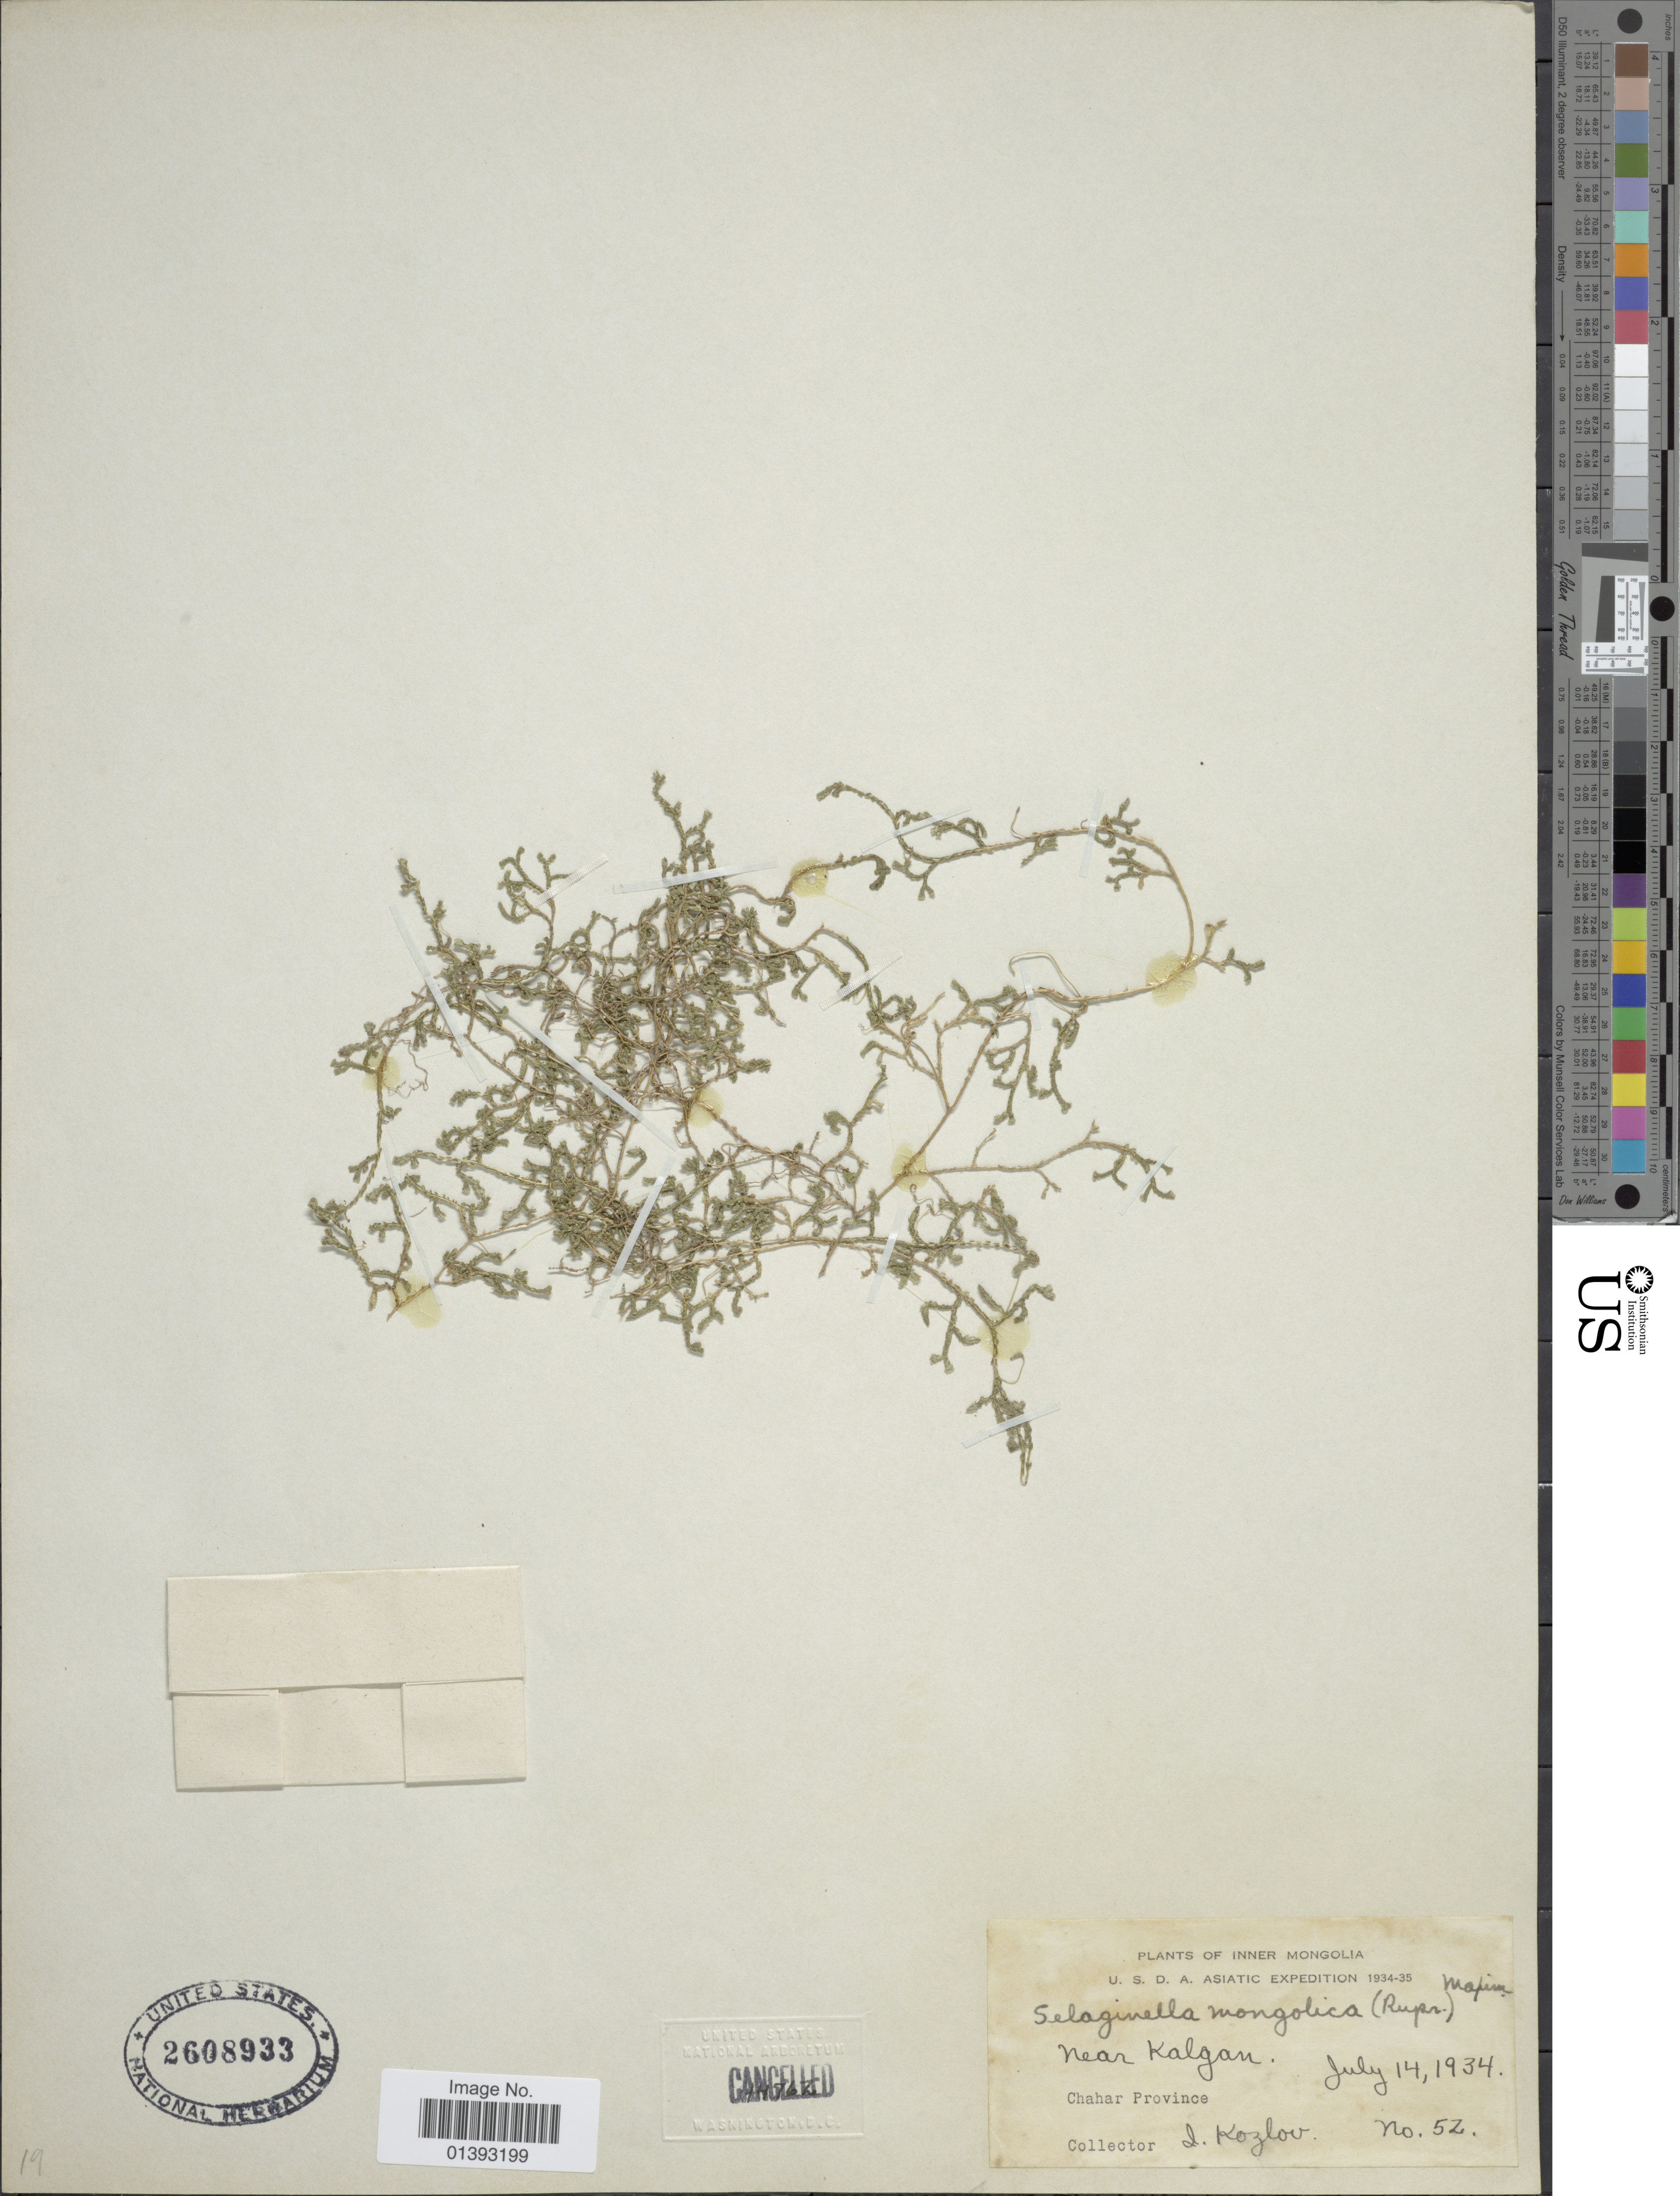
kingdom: Plantae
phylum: Tracheophyta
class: Lycopodiopsida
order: Selaginellales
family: Selaginellaceae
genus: Selaginella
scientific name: Selaginella sinensis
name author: (Desv.) Spring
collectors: I. Kozlov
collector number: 52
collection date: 1934-07-14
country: Mongolia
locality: Inner Mongolia, near Kalgan, Chahar province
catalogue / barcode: US 2608933